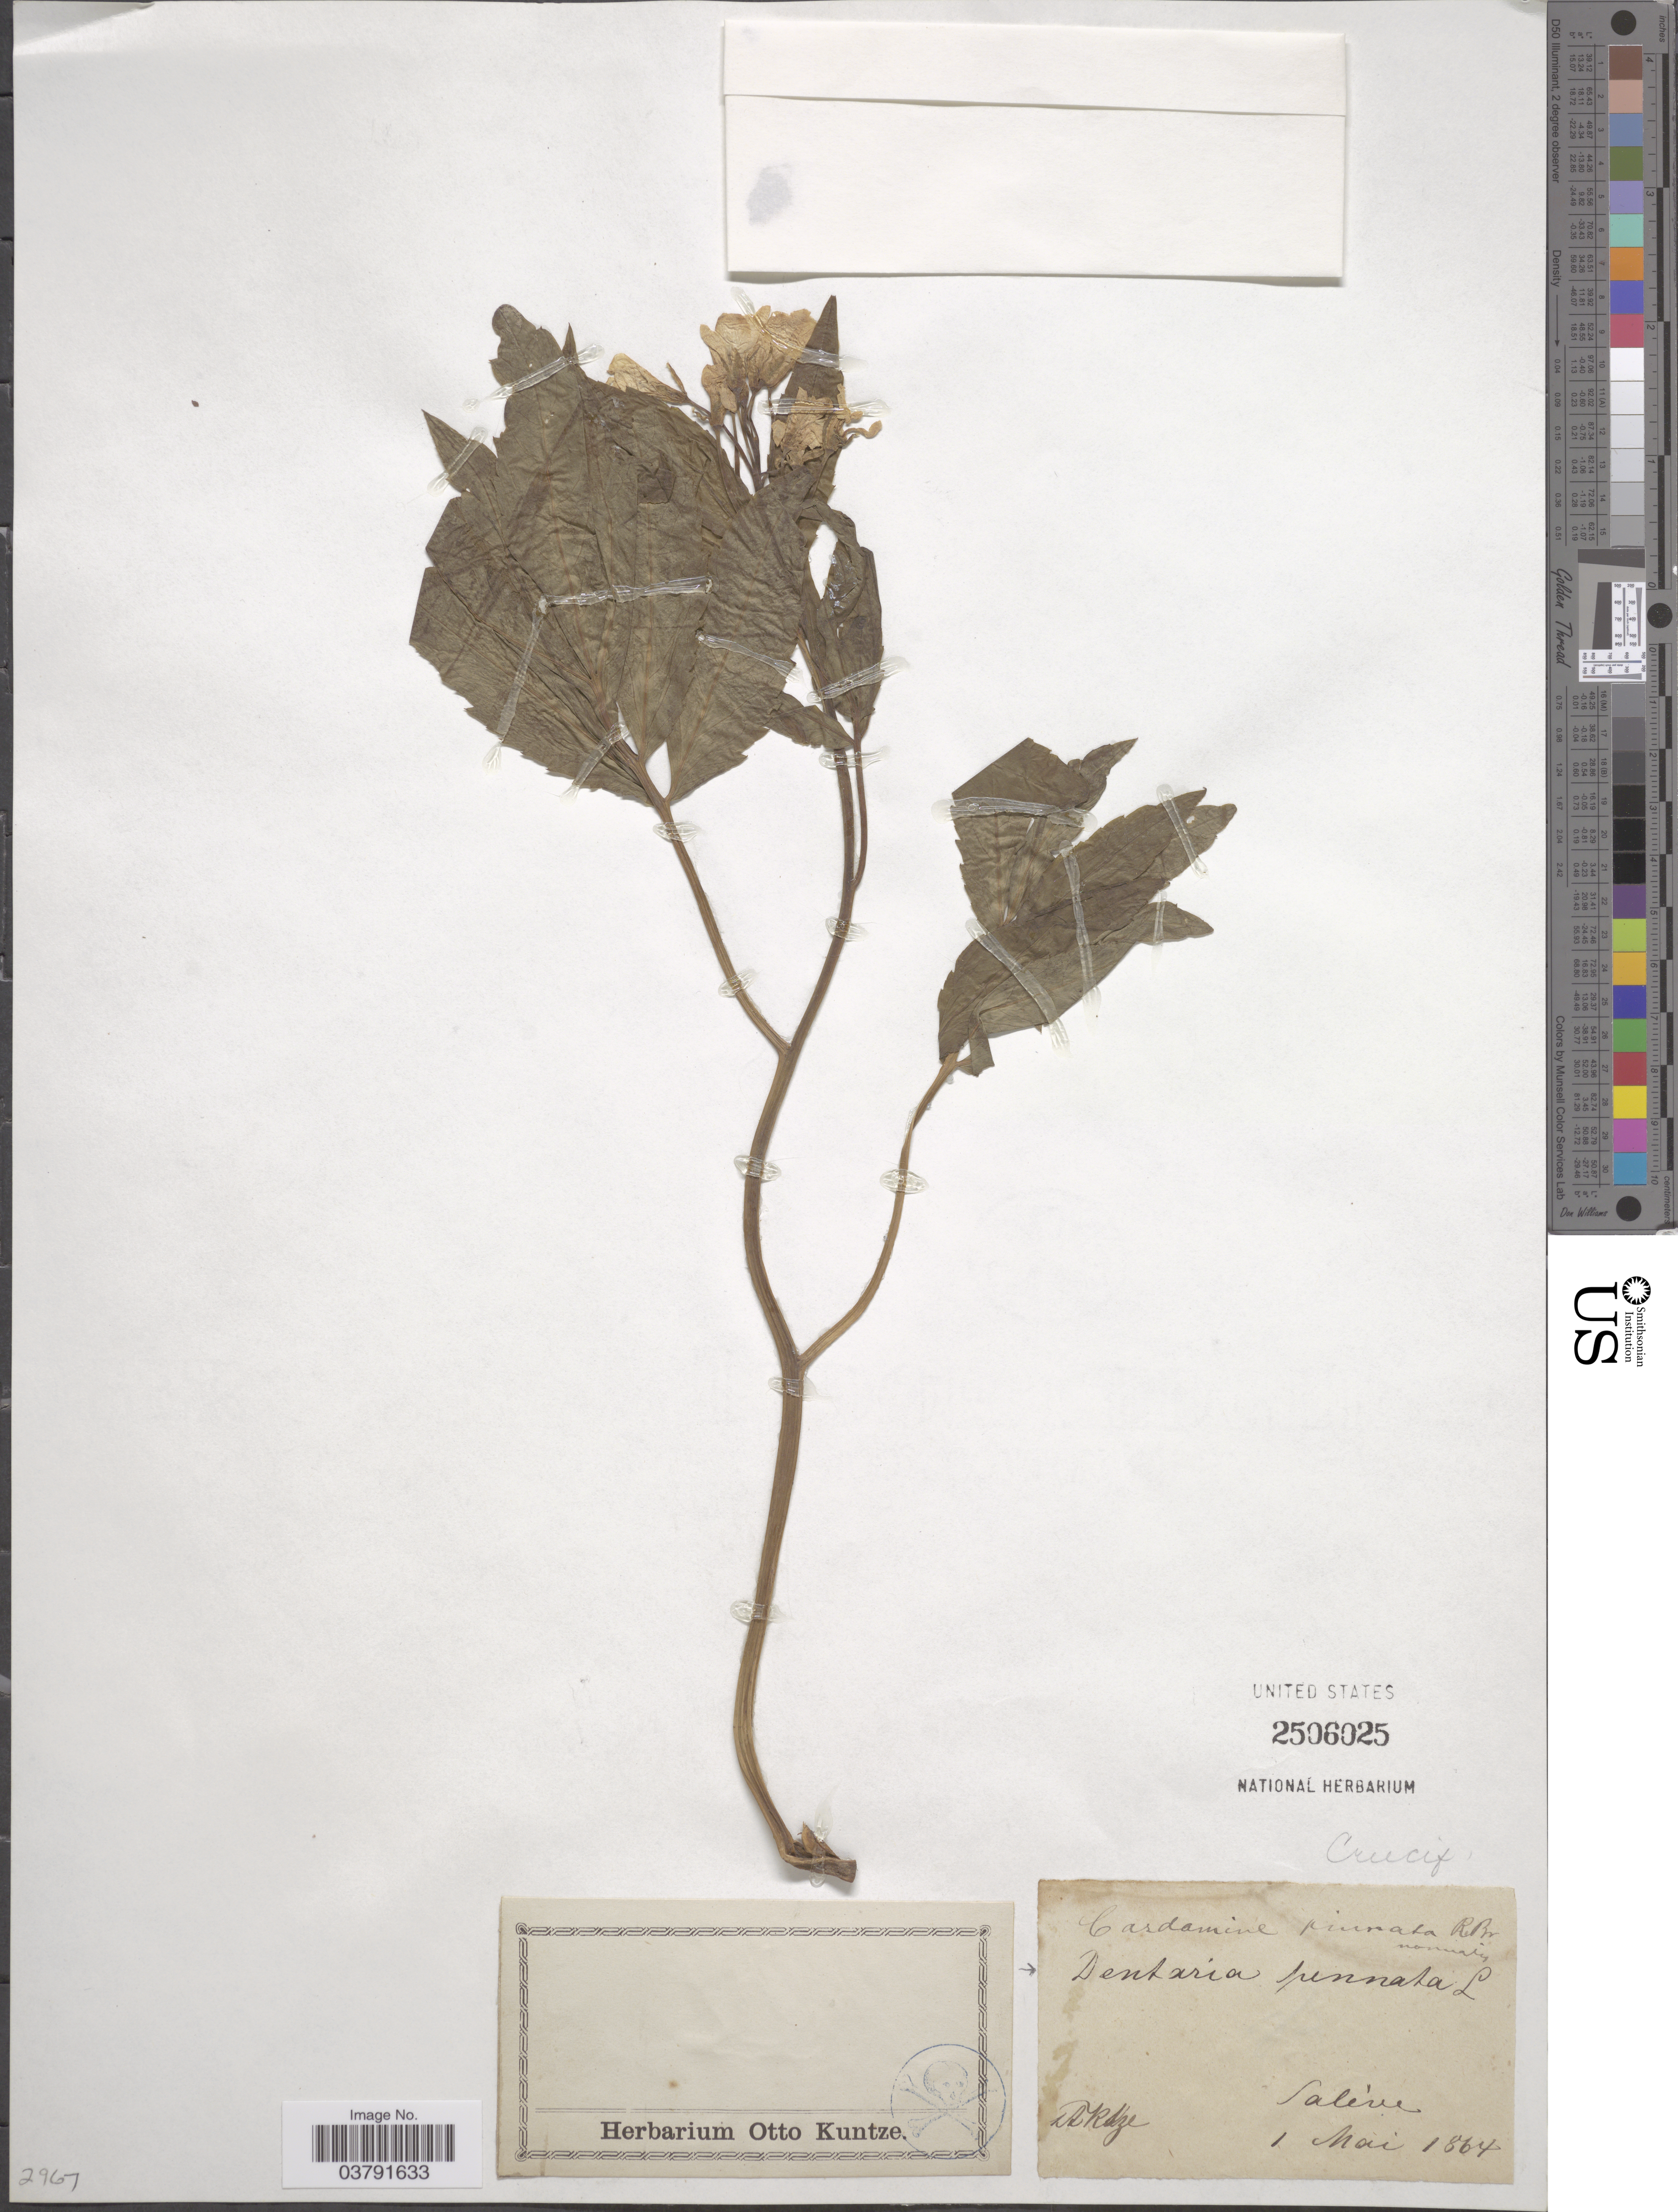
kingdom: Plantae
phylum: Tracheophyta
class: Magnoliopsida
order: Brassicales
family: Brassicaceae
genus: Dentaria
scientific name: Dentaria pinnata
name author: Lam.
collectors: A. Kuntze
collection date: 1864-05-01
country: France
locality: Saleve.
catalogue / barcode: US 2506025